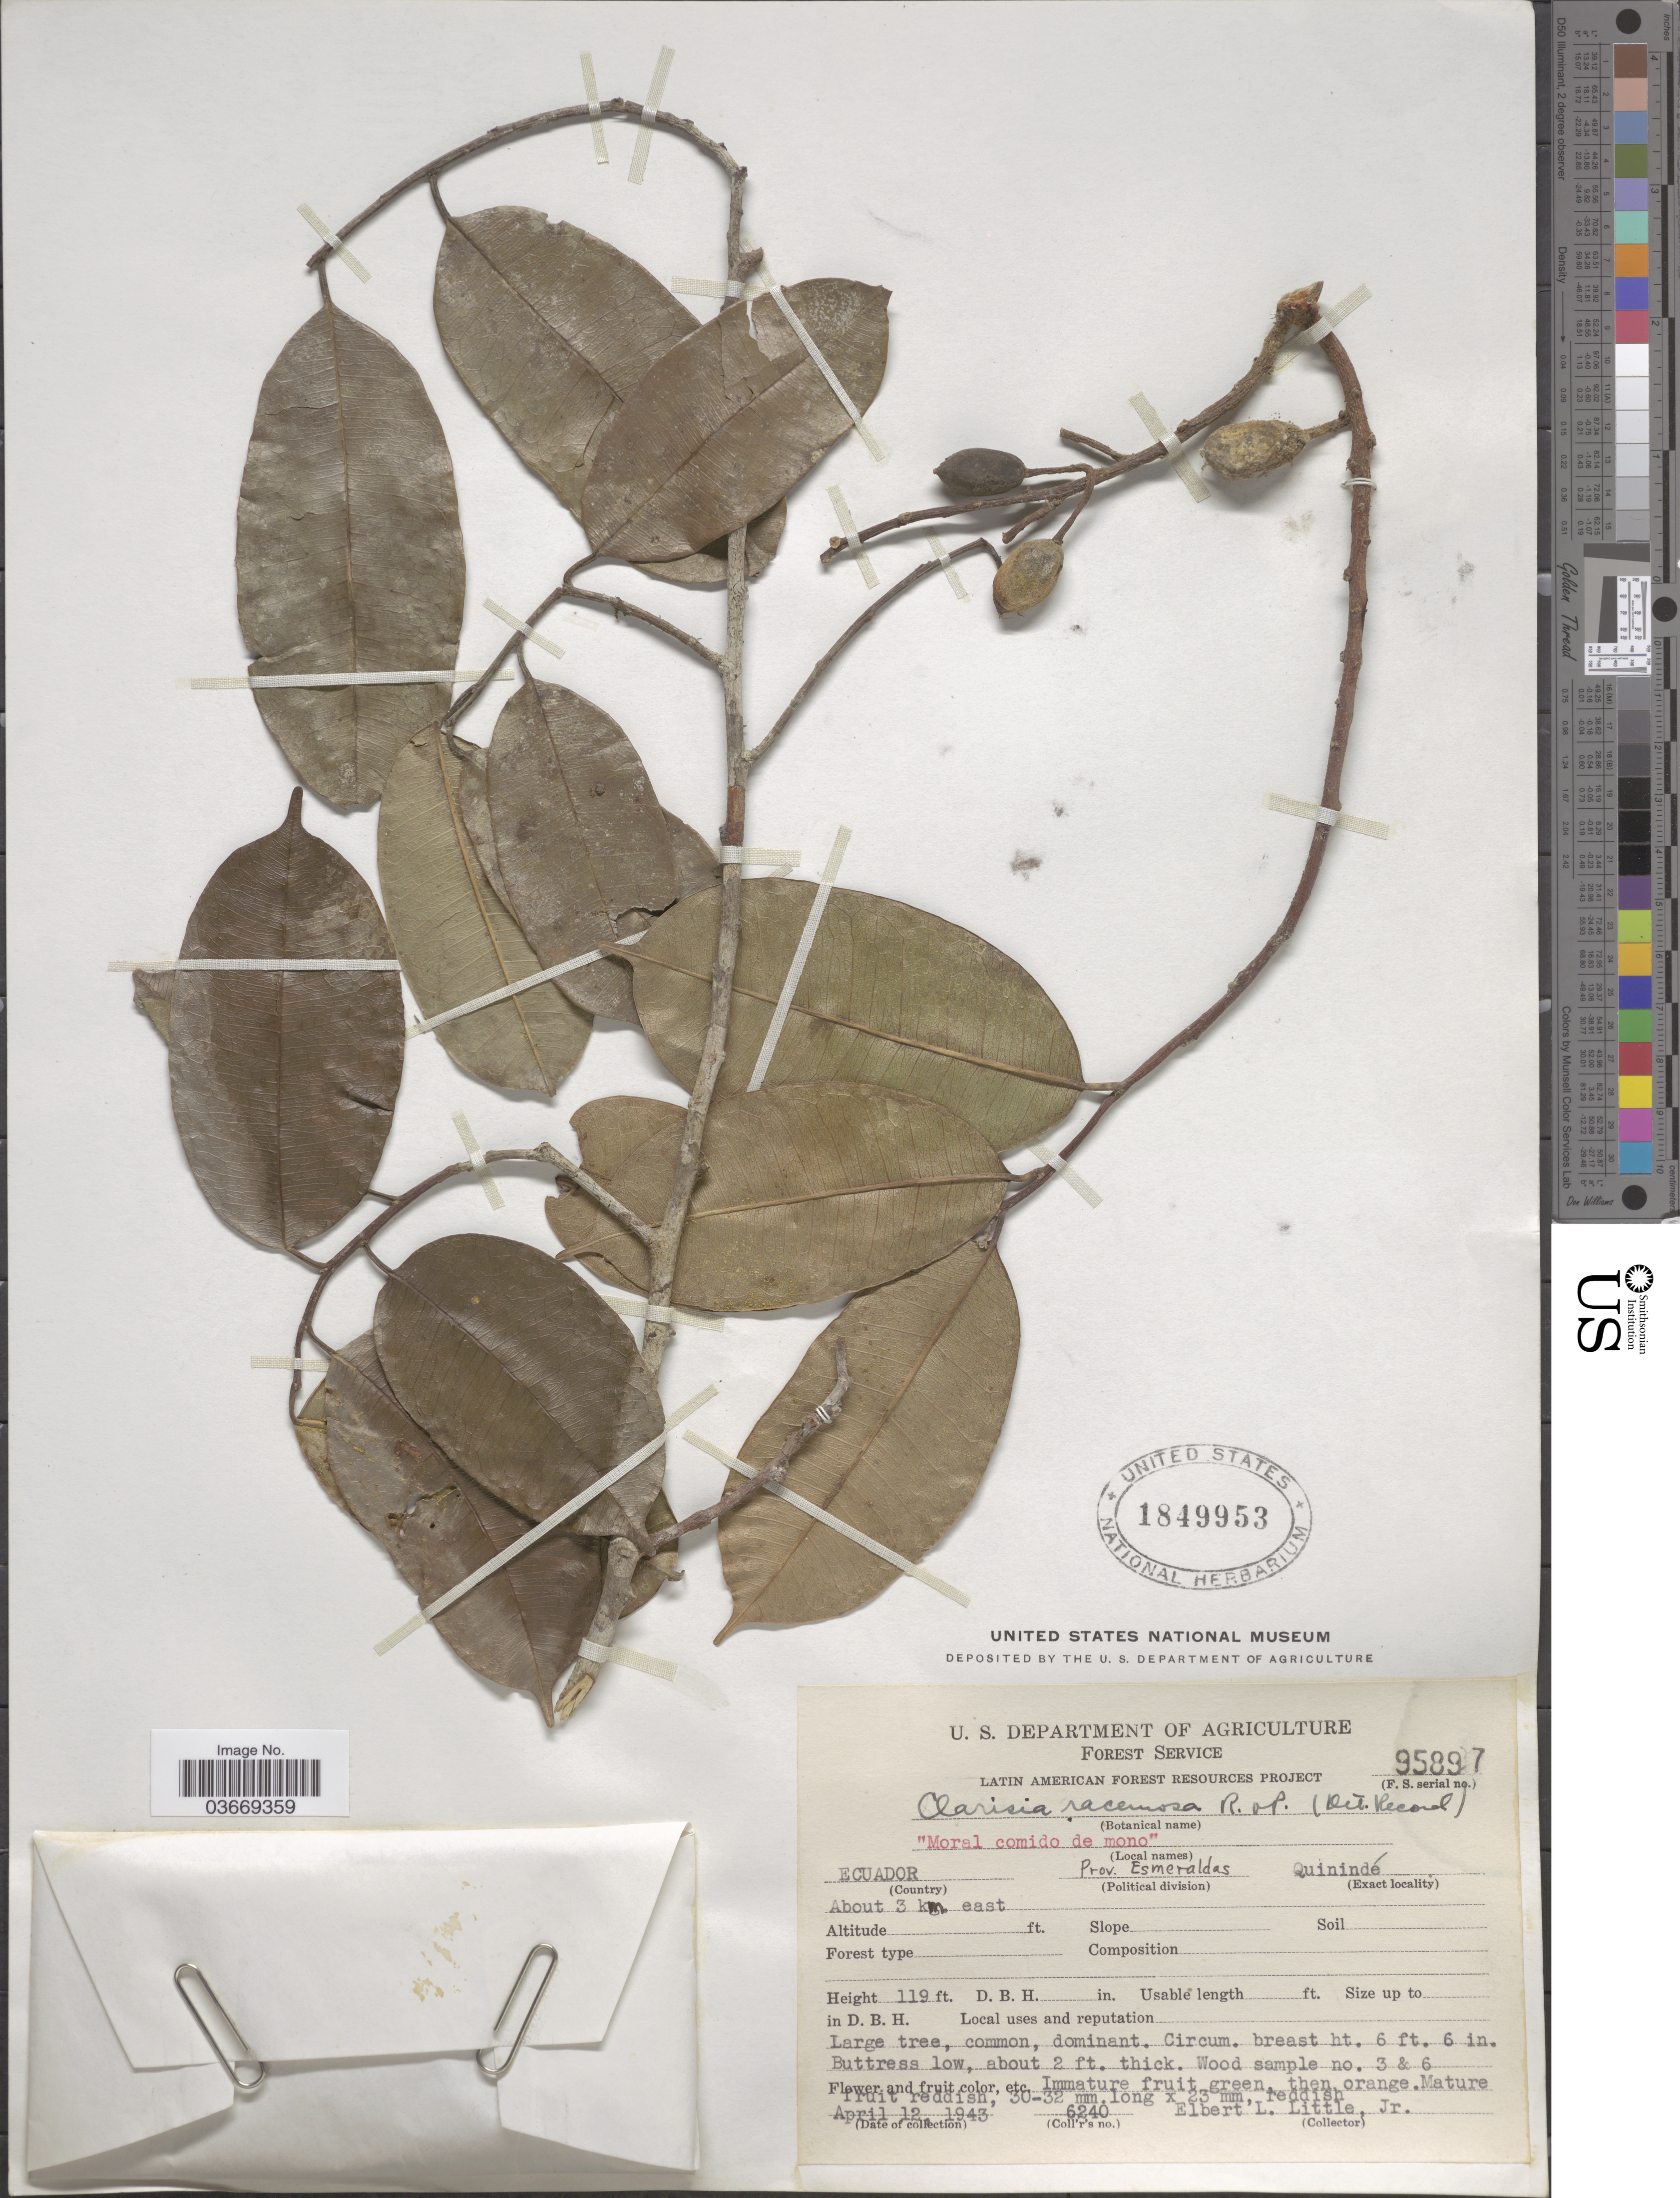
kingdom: Plantae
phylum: Tracheophyta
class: Magnoliopsida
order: Rosales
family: Moraceae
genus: Clarisia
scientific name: Clarisia racemosa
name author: Ruiz & Pav.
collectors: E. L. Little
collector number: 6240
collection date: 1943-04-12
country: Ecuador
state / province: Esmeraldas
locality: Quinindé. About 3 km east.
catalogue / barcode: US 1849953